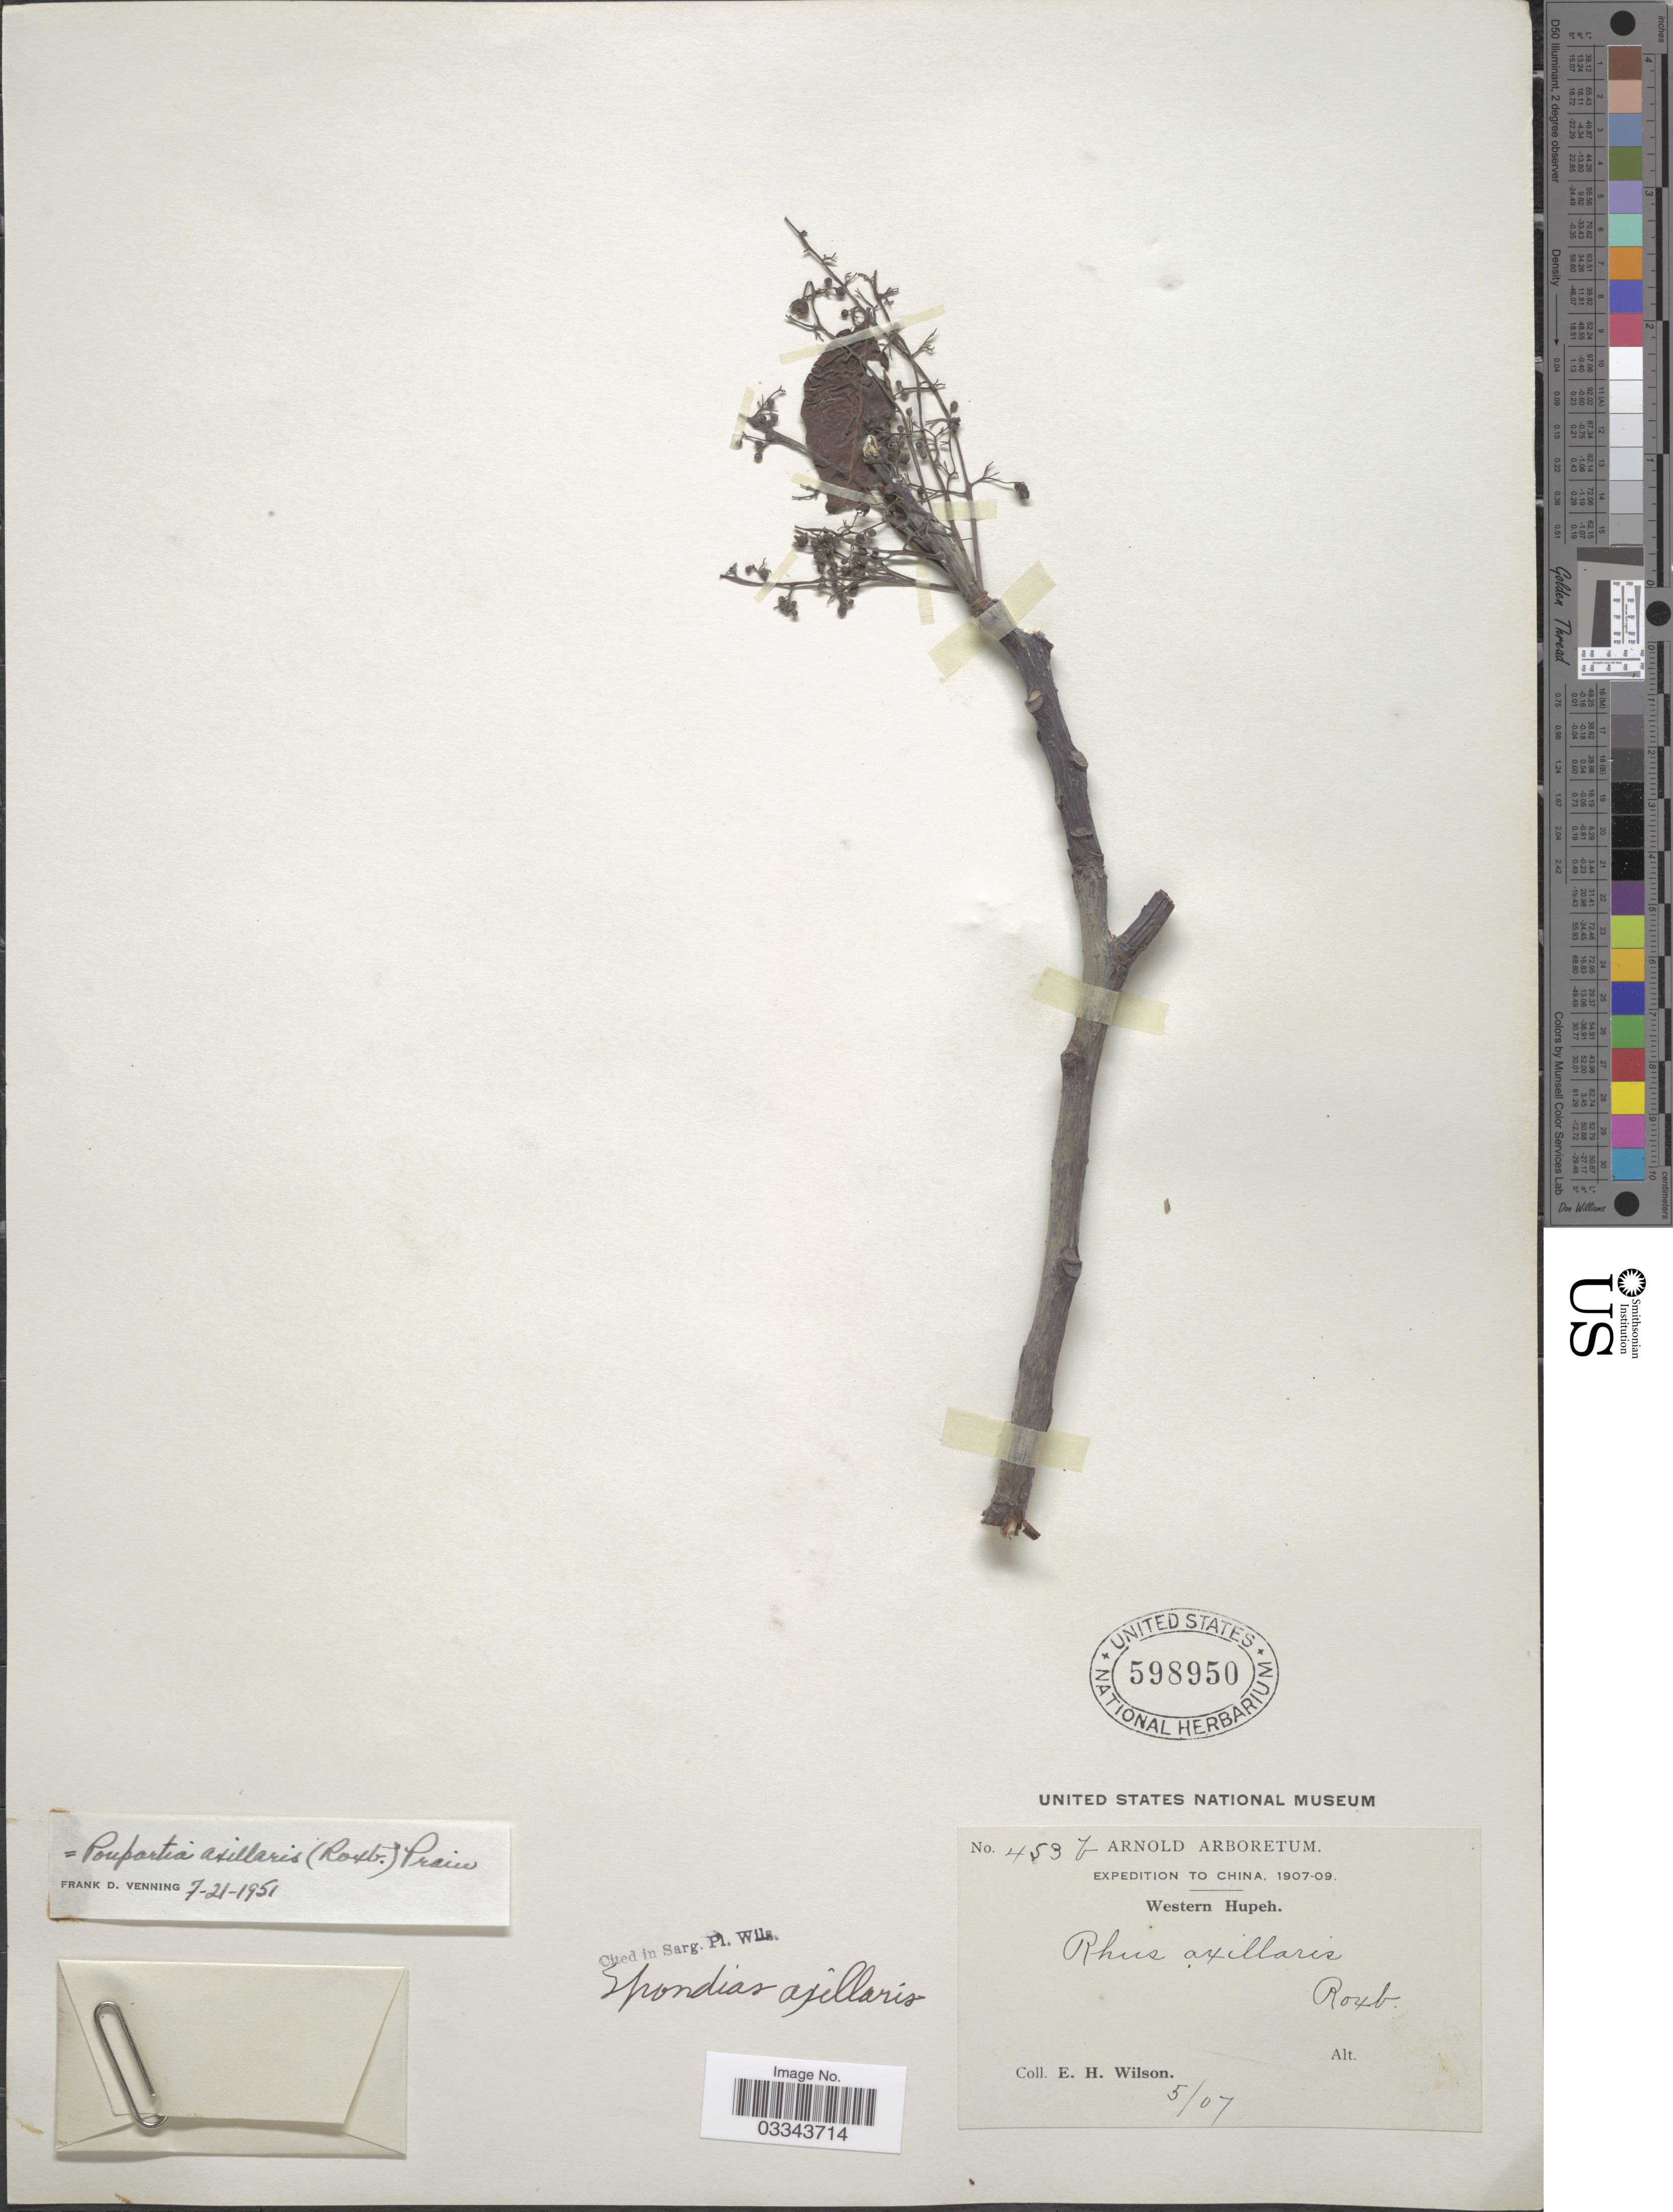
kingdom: Plantae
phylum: Tracheophyta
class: Magnoliopsida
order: Sapindales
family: Anacardiaceae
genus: Choerospondias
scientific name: Choerospondias axillaris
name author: (Roxb.) B.L. Burtt & A.W. Hill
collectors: E. Wilson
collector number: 453b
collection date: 1907-05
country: China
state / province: Hubei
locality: Western Hupeh.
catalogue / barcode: US 598950